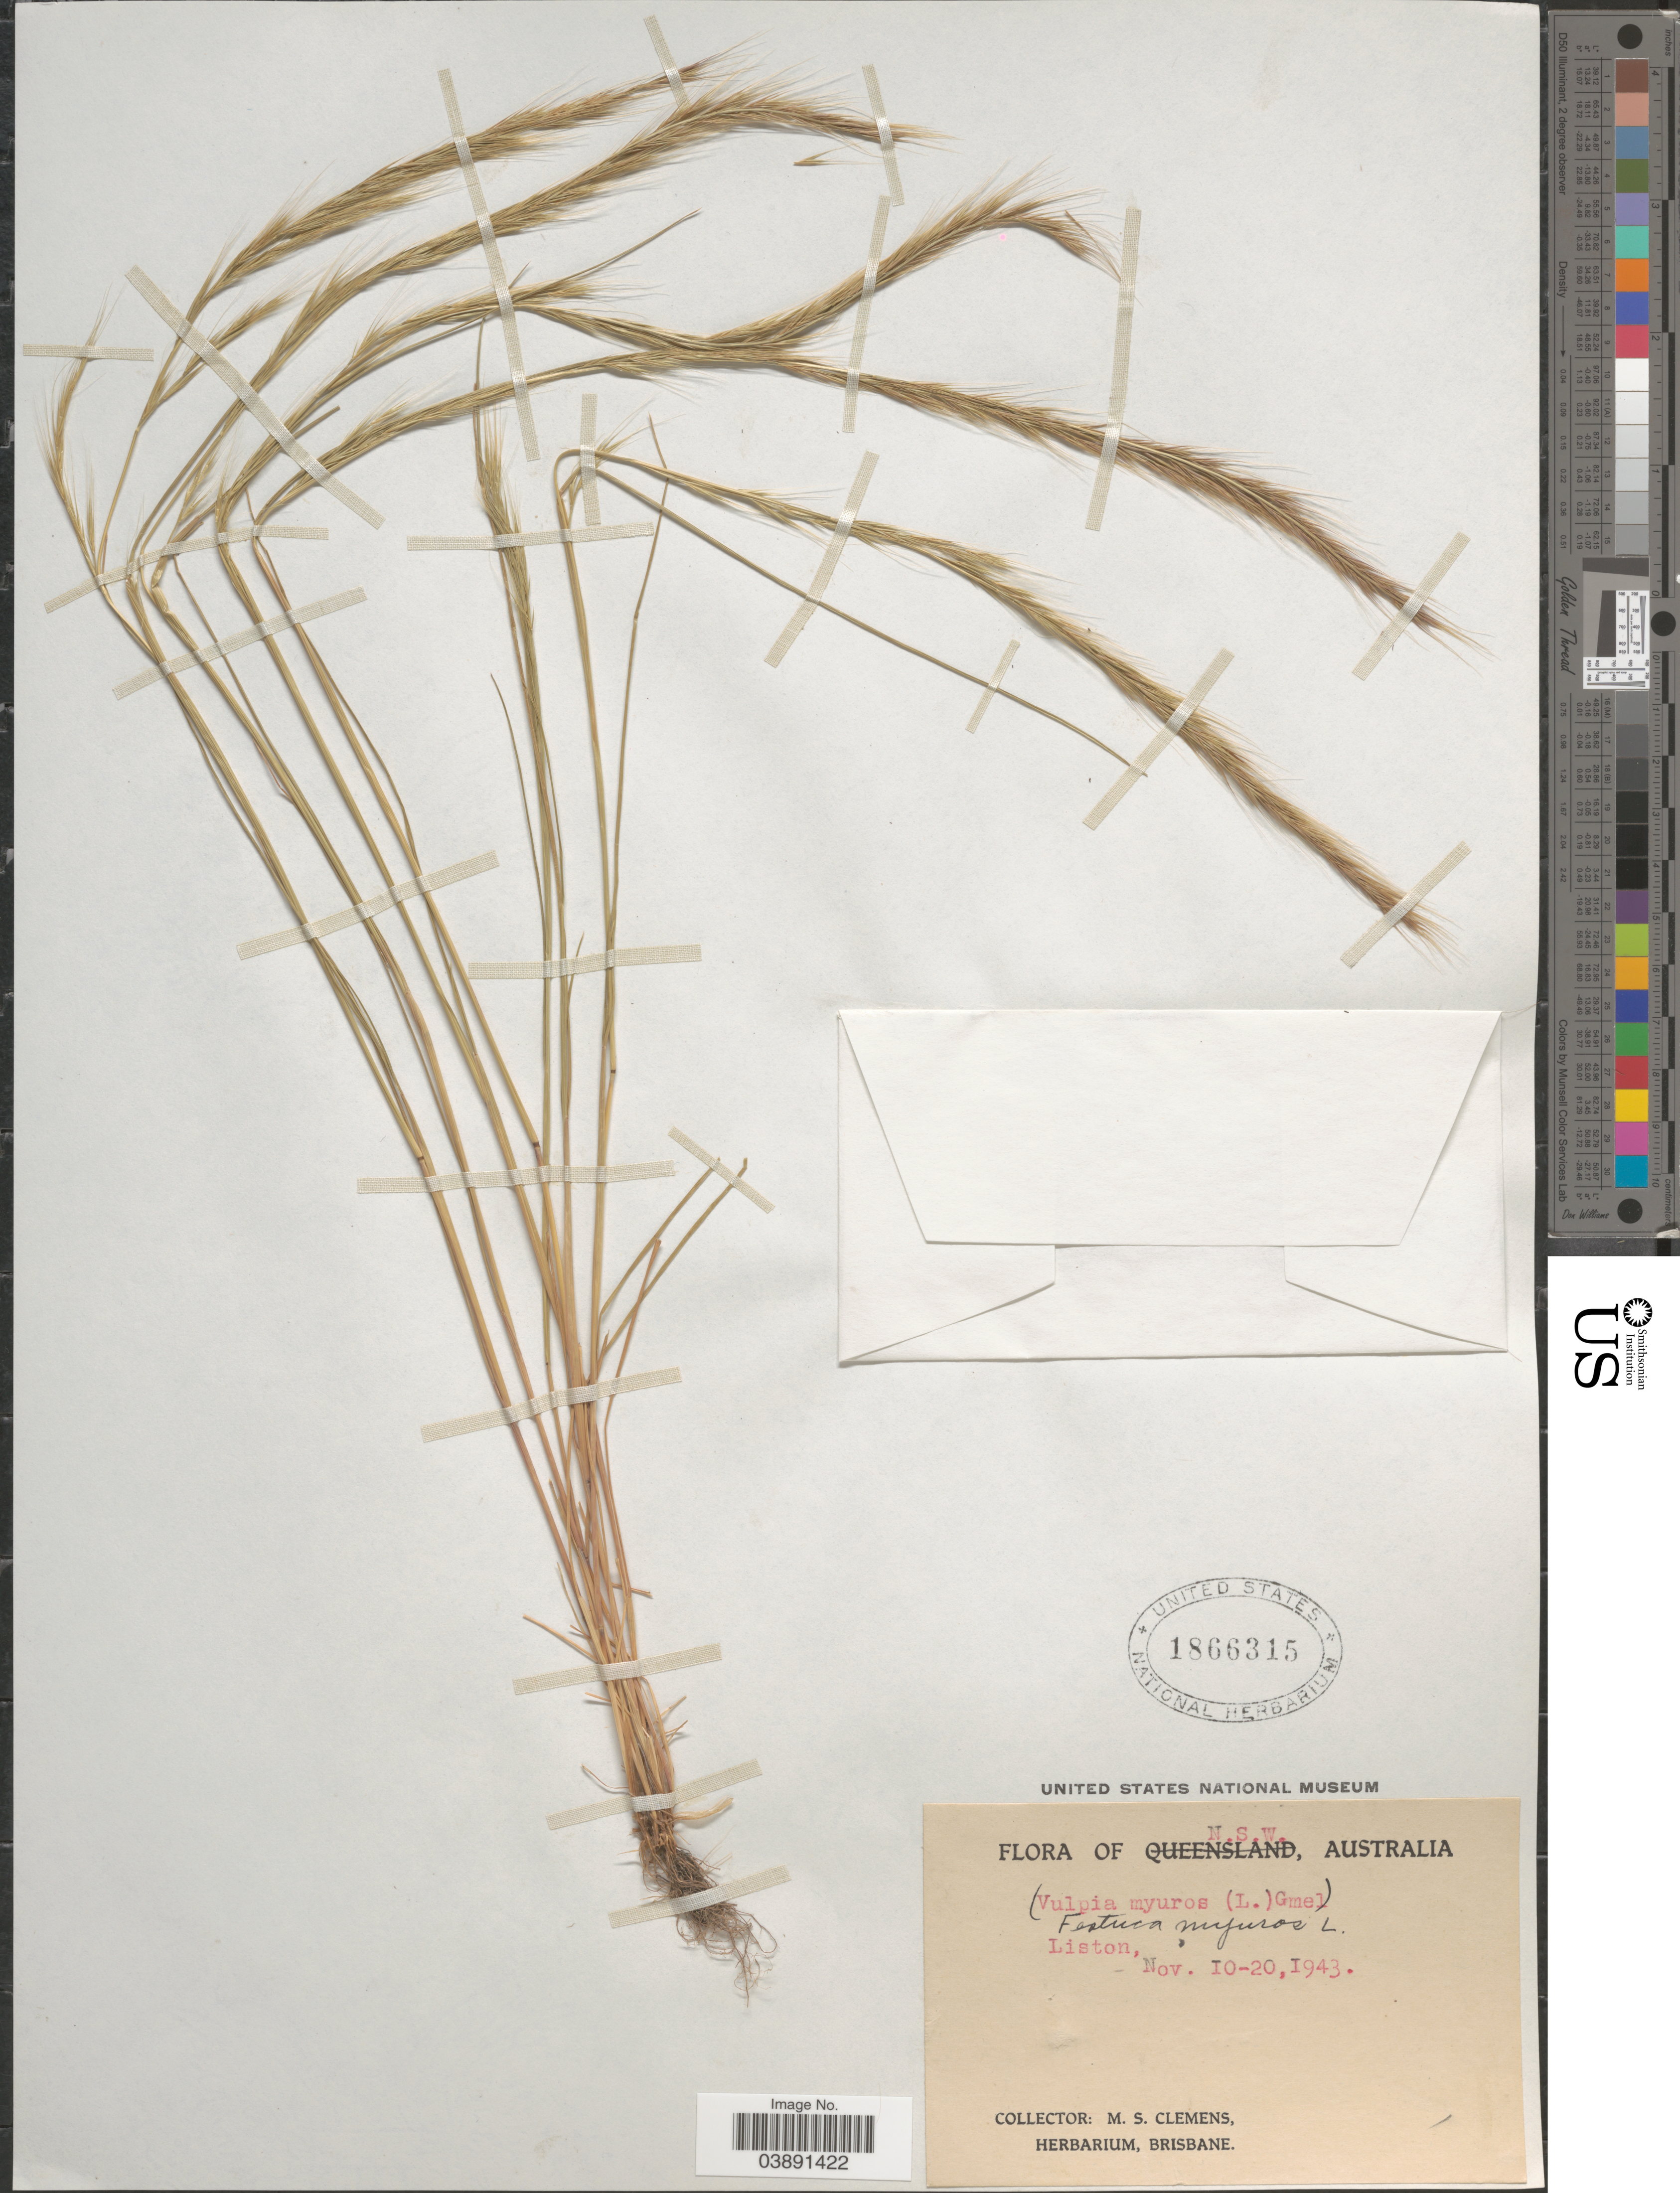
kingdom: Plantae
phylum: Tracheophyta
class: Liliopsida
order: Poales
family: Poaceae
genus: Festuca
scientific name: Festuca myuros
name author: L.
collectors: M. S. Clemens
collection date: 1943-11-10/1943-11-20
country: Australia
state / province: New South Wales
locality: Liston.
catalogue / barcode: US 1866315